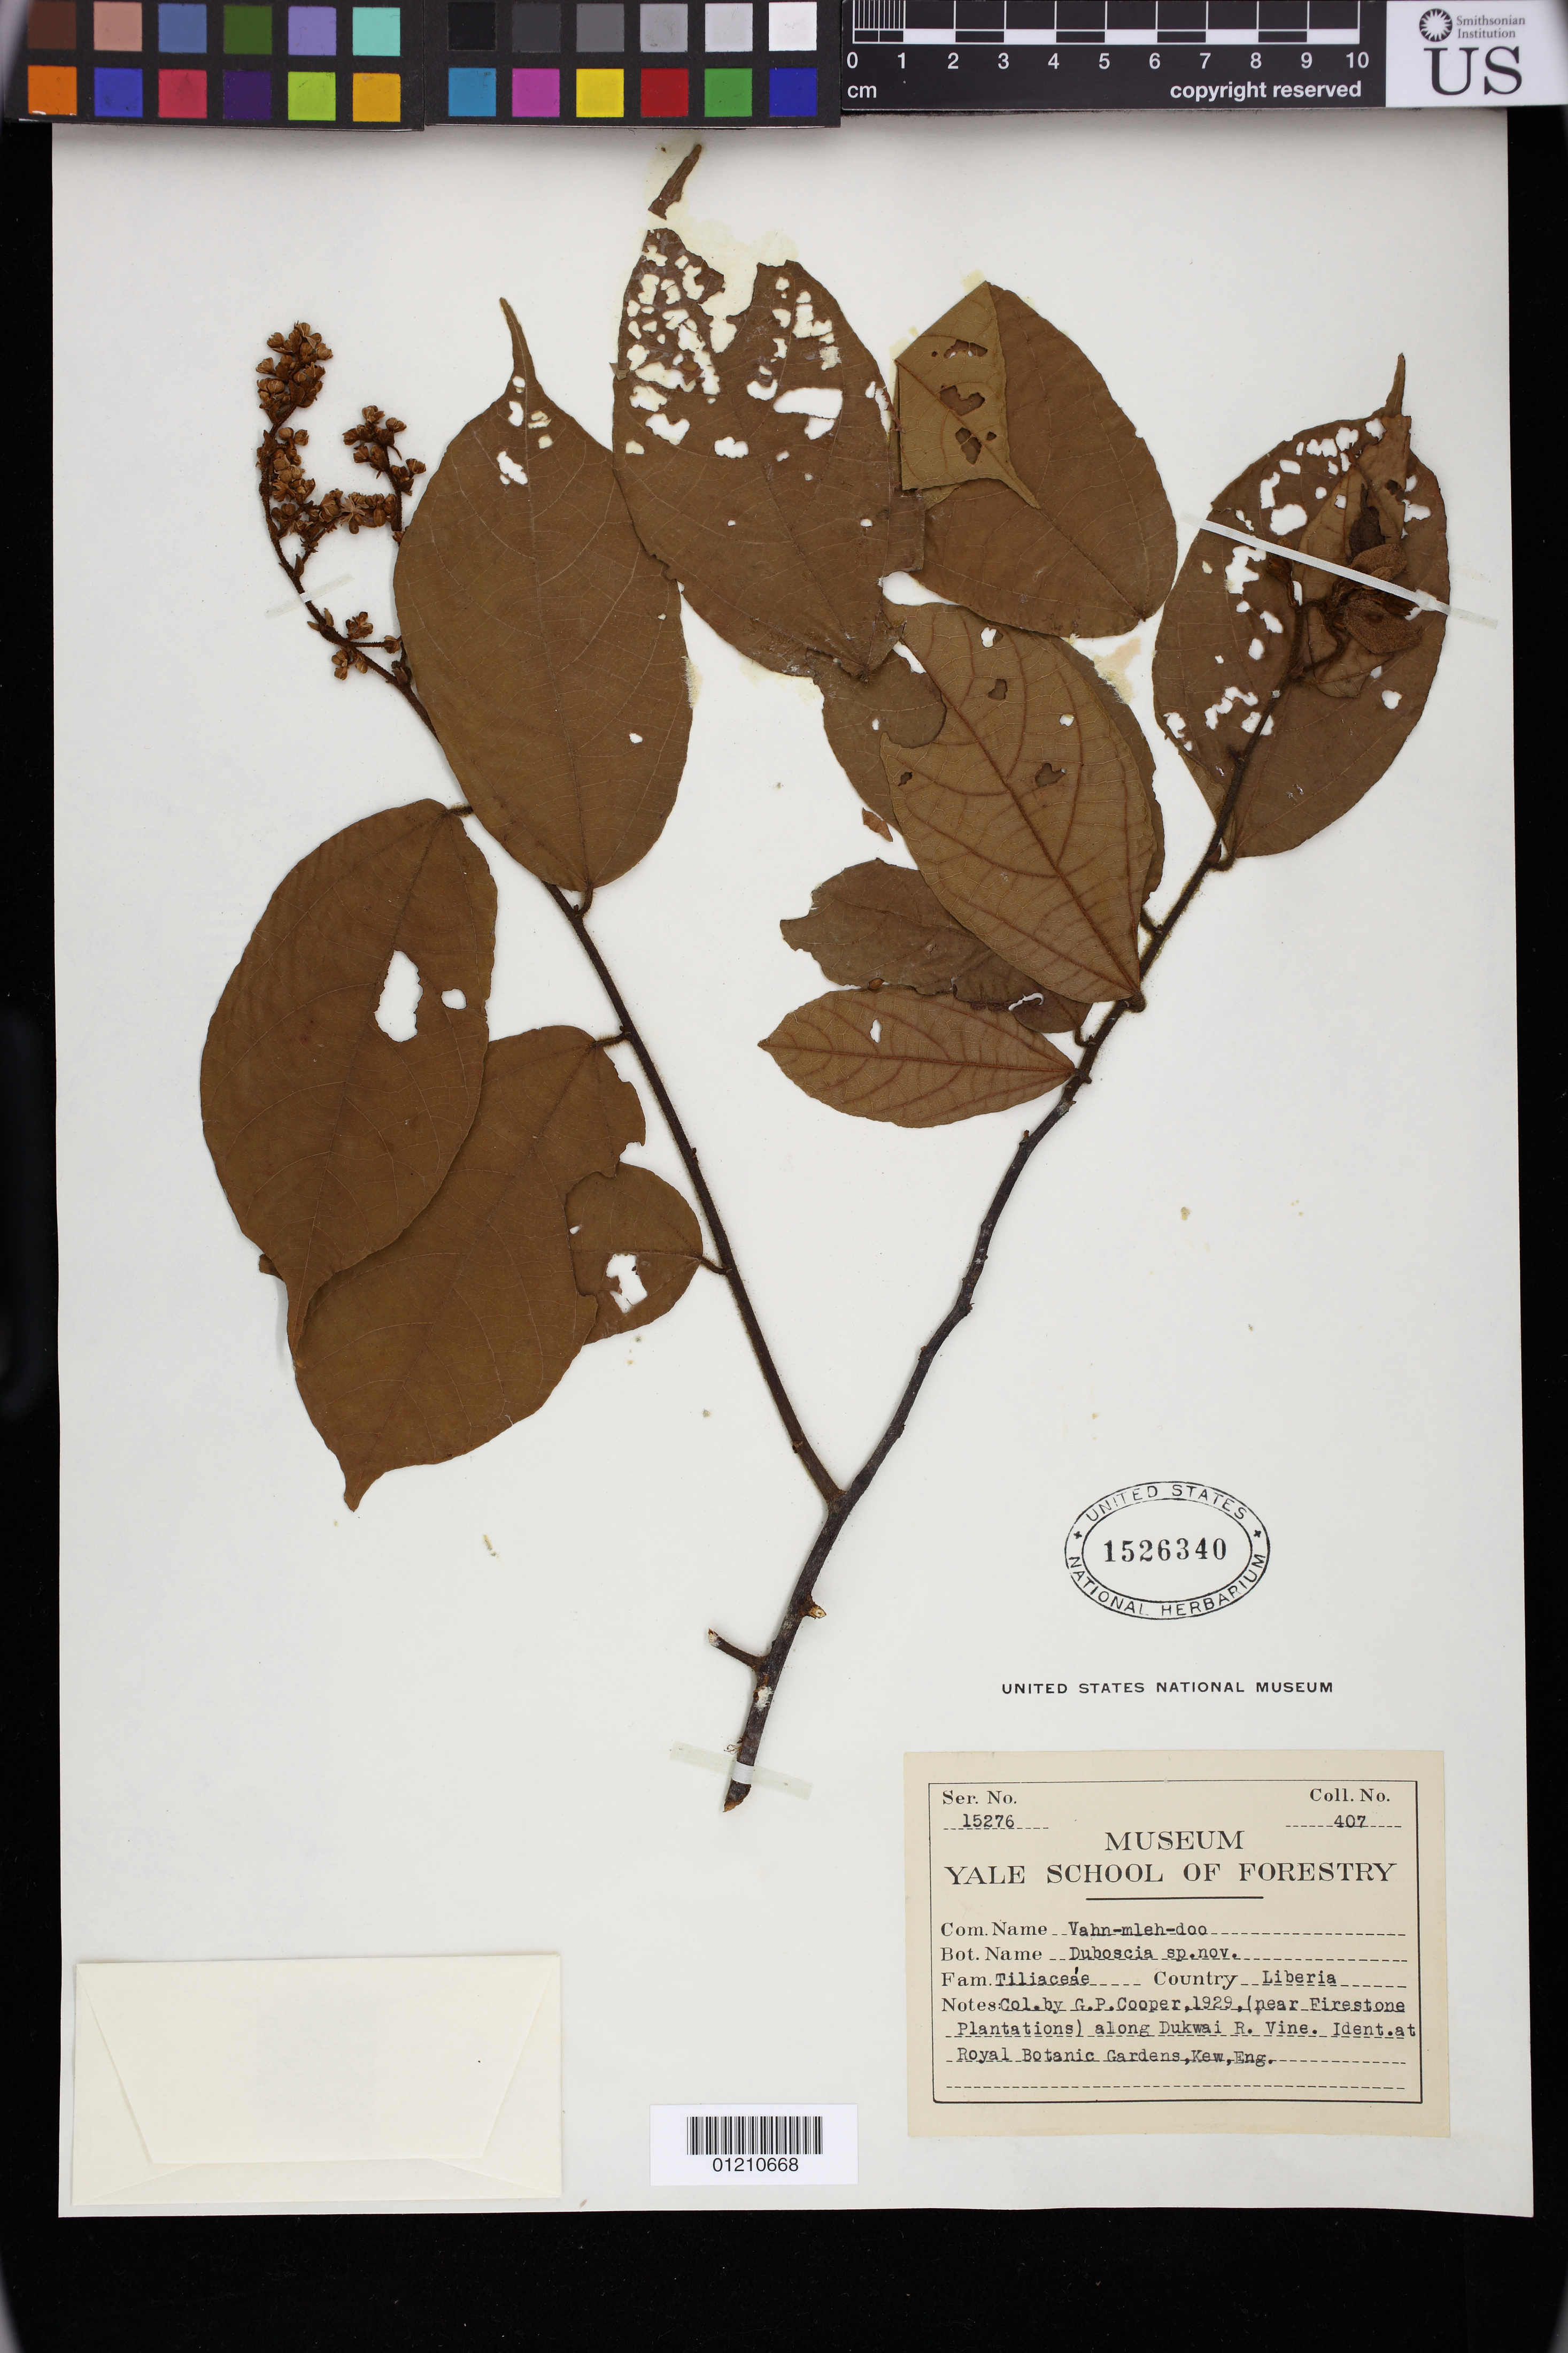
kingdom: Plantae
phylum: Tracheophyta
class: Magnoliopsida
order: Malvales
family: Malvaceae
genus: Duboscia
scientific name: Duboscia sp.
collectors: G. Cooper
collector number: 407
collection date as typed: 1929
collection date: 1929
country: Liberia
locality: Near firestone plantations, along dukwai r.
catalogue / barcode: US 1526340